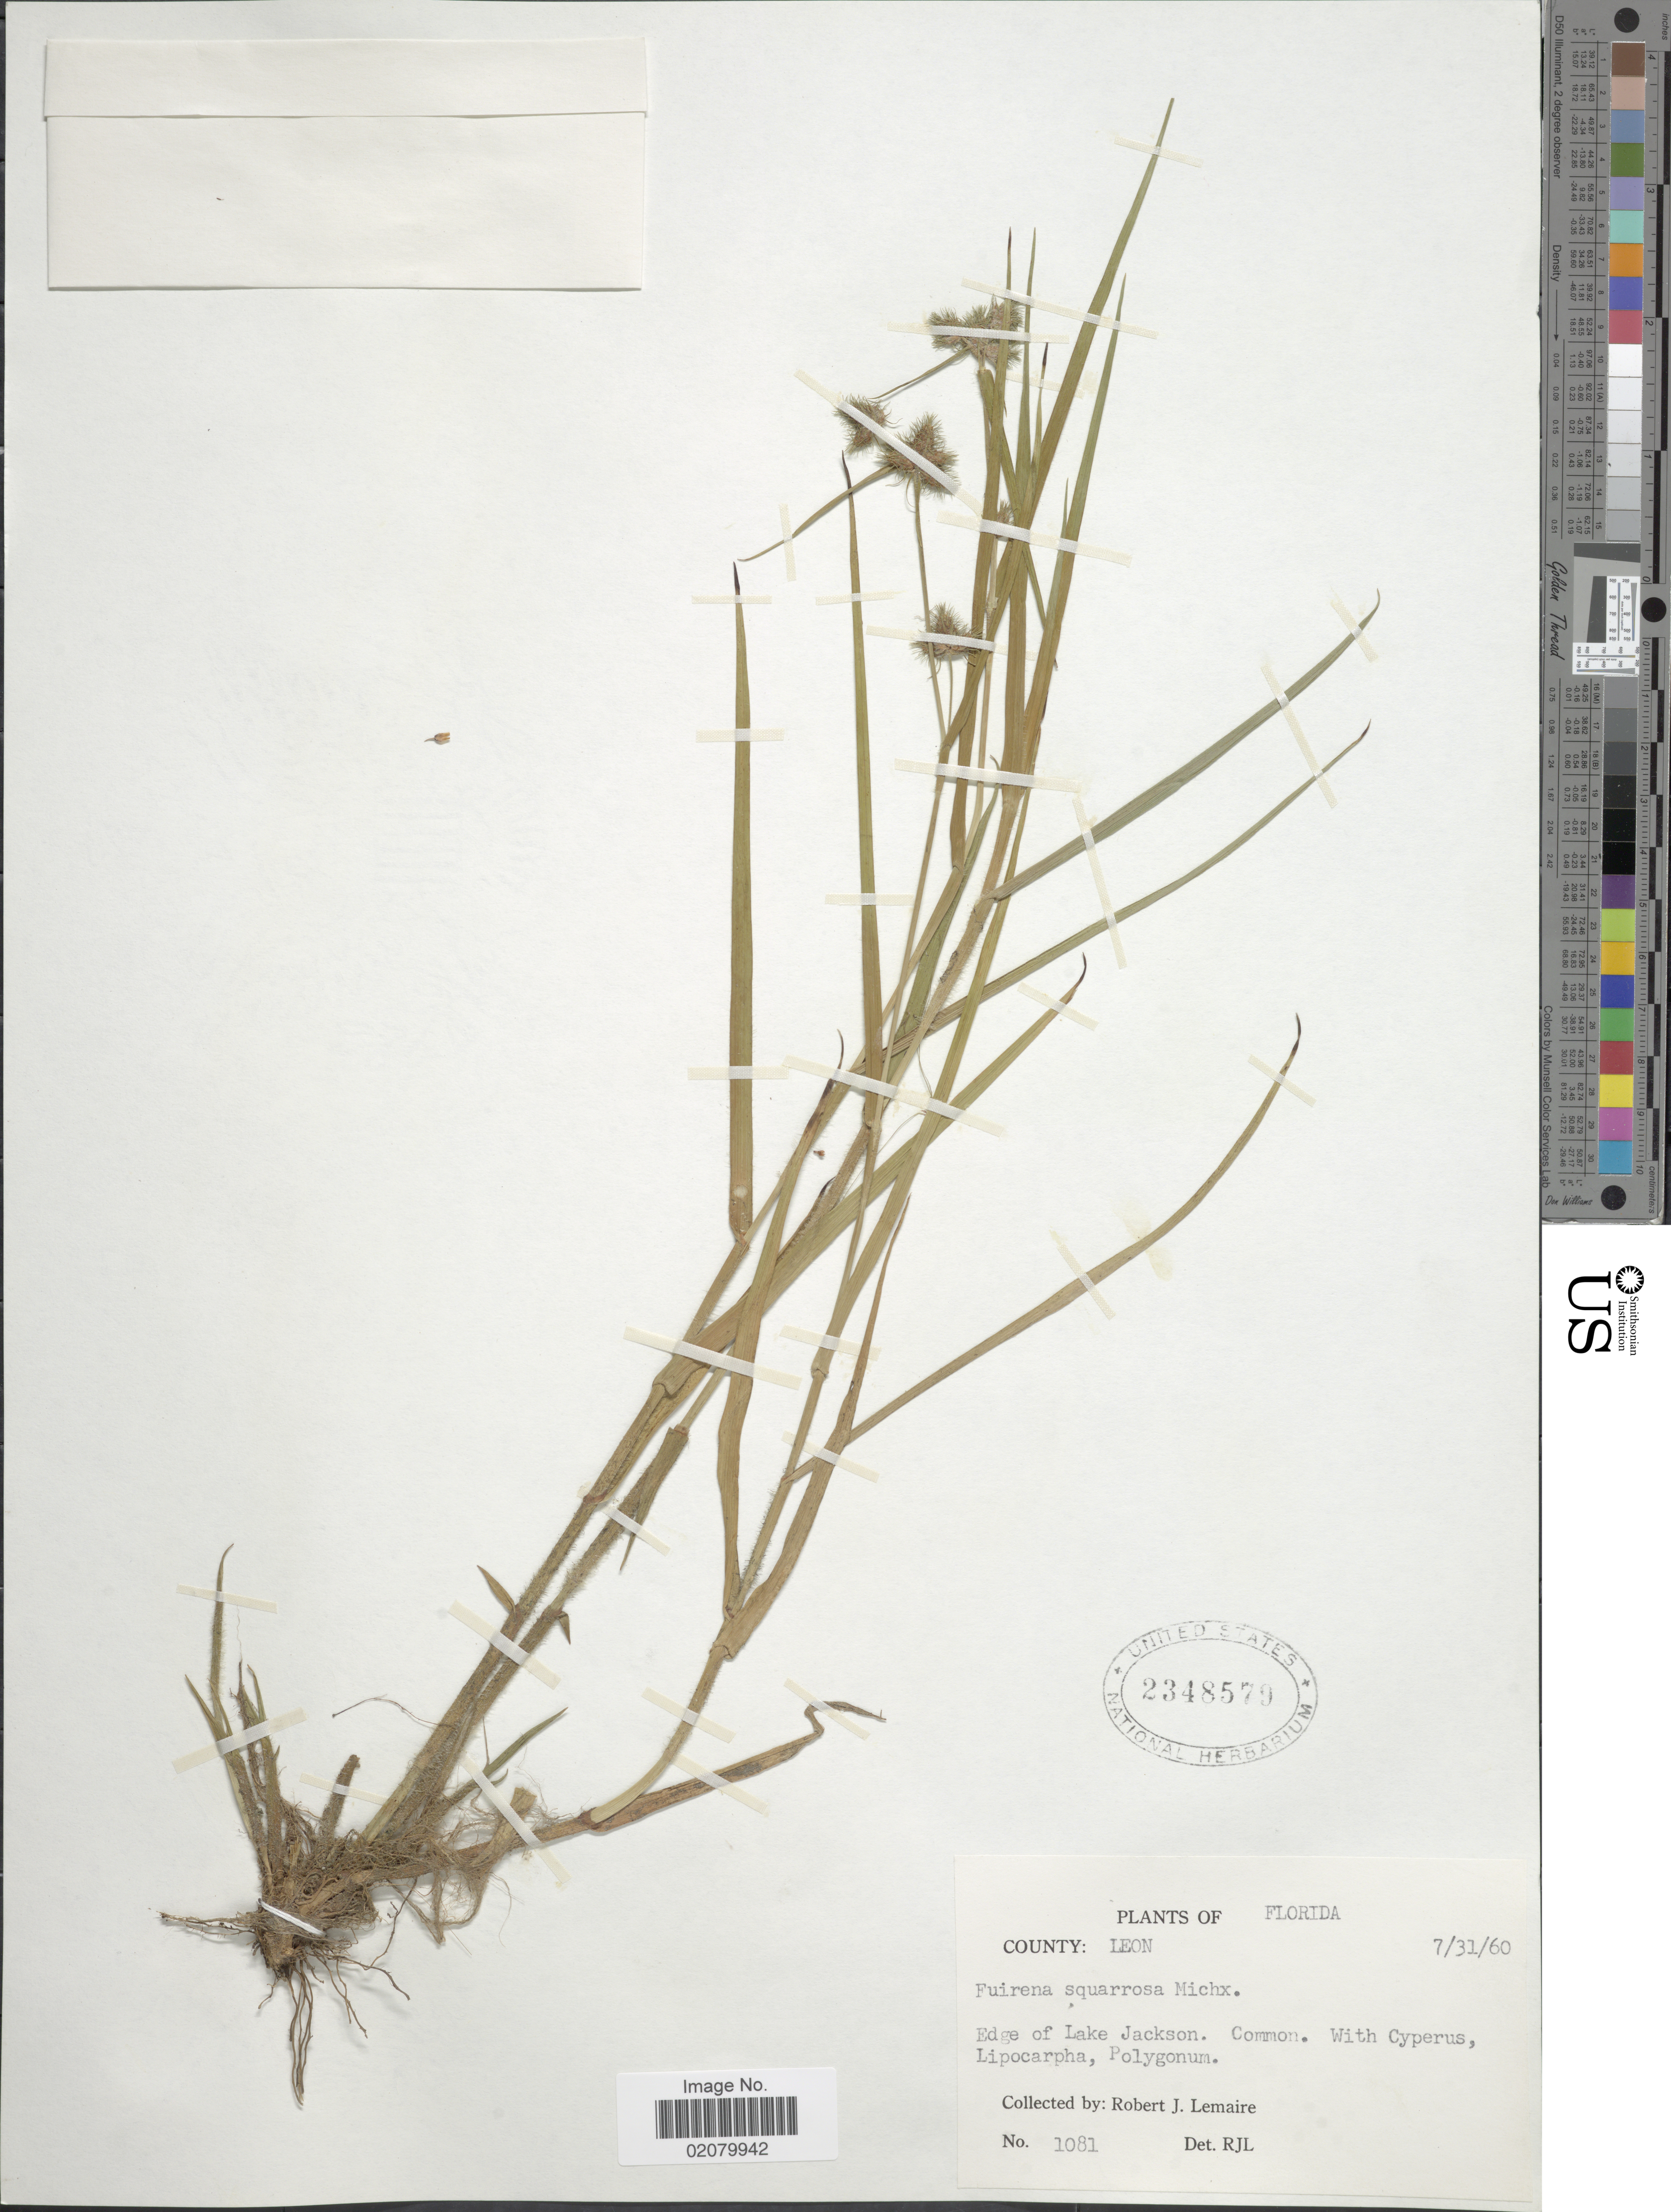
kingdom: Plantae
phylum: Tracheophyta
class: Liliopsida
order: Poales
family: Cyperaceae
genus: Fuirena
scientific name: Fuirena squarrosa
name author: Michx.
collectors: R. J. Lemaire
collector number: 1081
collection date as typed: Transcribed d/m/y: 31/7/60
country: United States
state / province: Florida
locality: Edge of Lake Jackson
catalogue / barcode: US 2348579